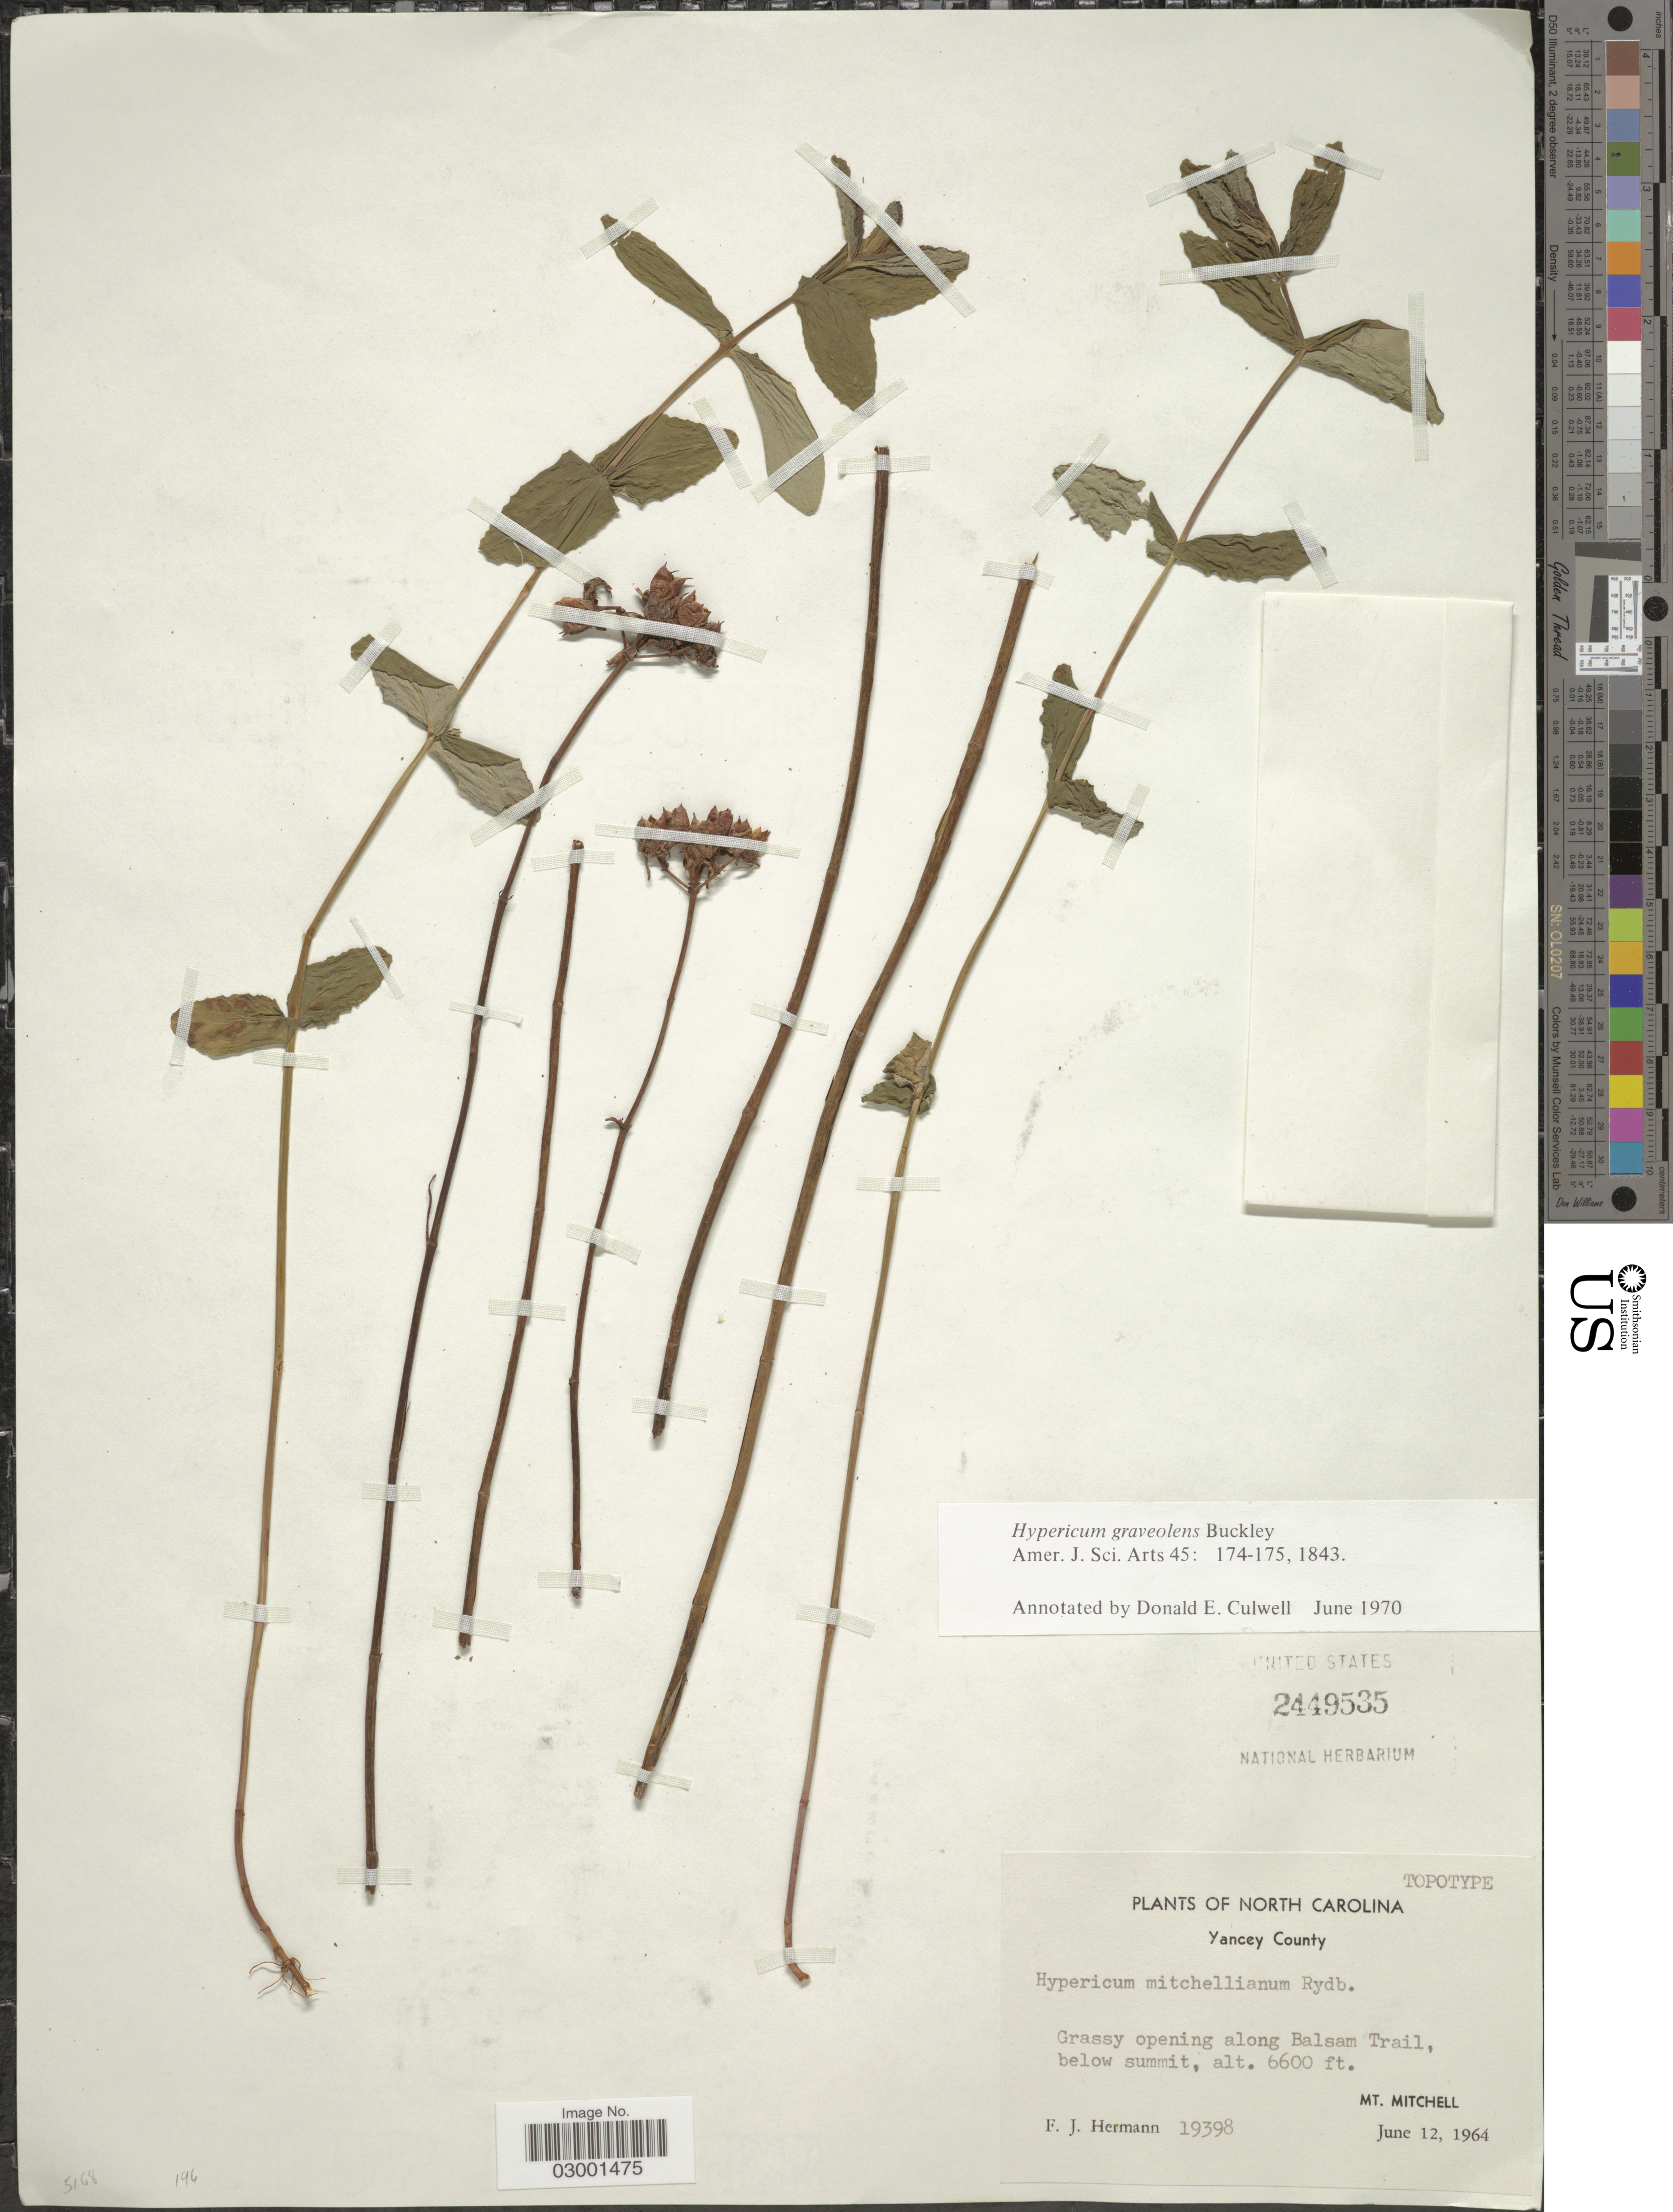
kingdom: Plantae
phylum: Tracheophyta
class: Magnoliopsida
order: Malpighiales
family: Hypericaceae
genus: Hypericum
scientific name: Hypericum graveolens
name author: Buckley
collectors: F. J. Hermann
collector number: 19398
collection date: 1964-06-12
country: United States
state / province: North Carolina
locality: Yancey County, grassy opening along Balsam Trail, below summit, Mt. Mitchell.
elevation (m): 2012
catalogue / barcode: US 2449535